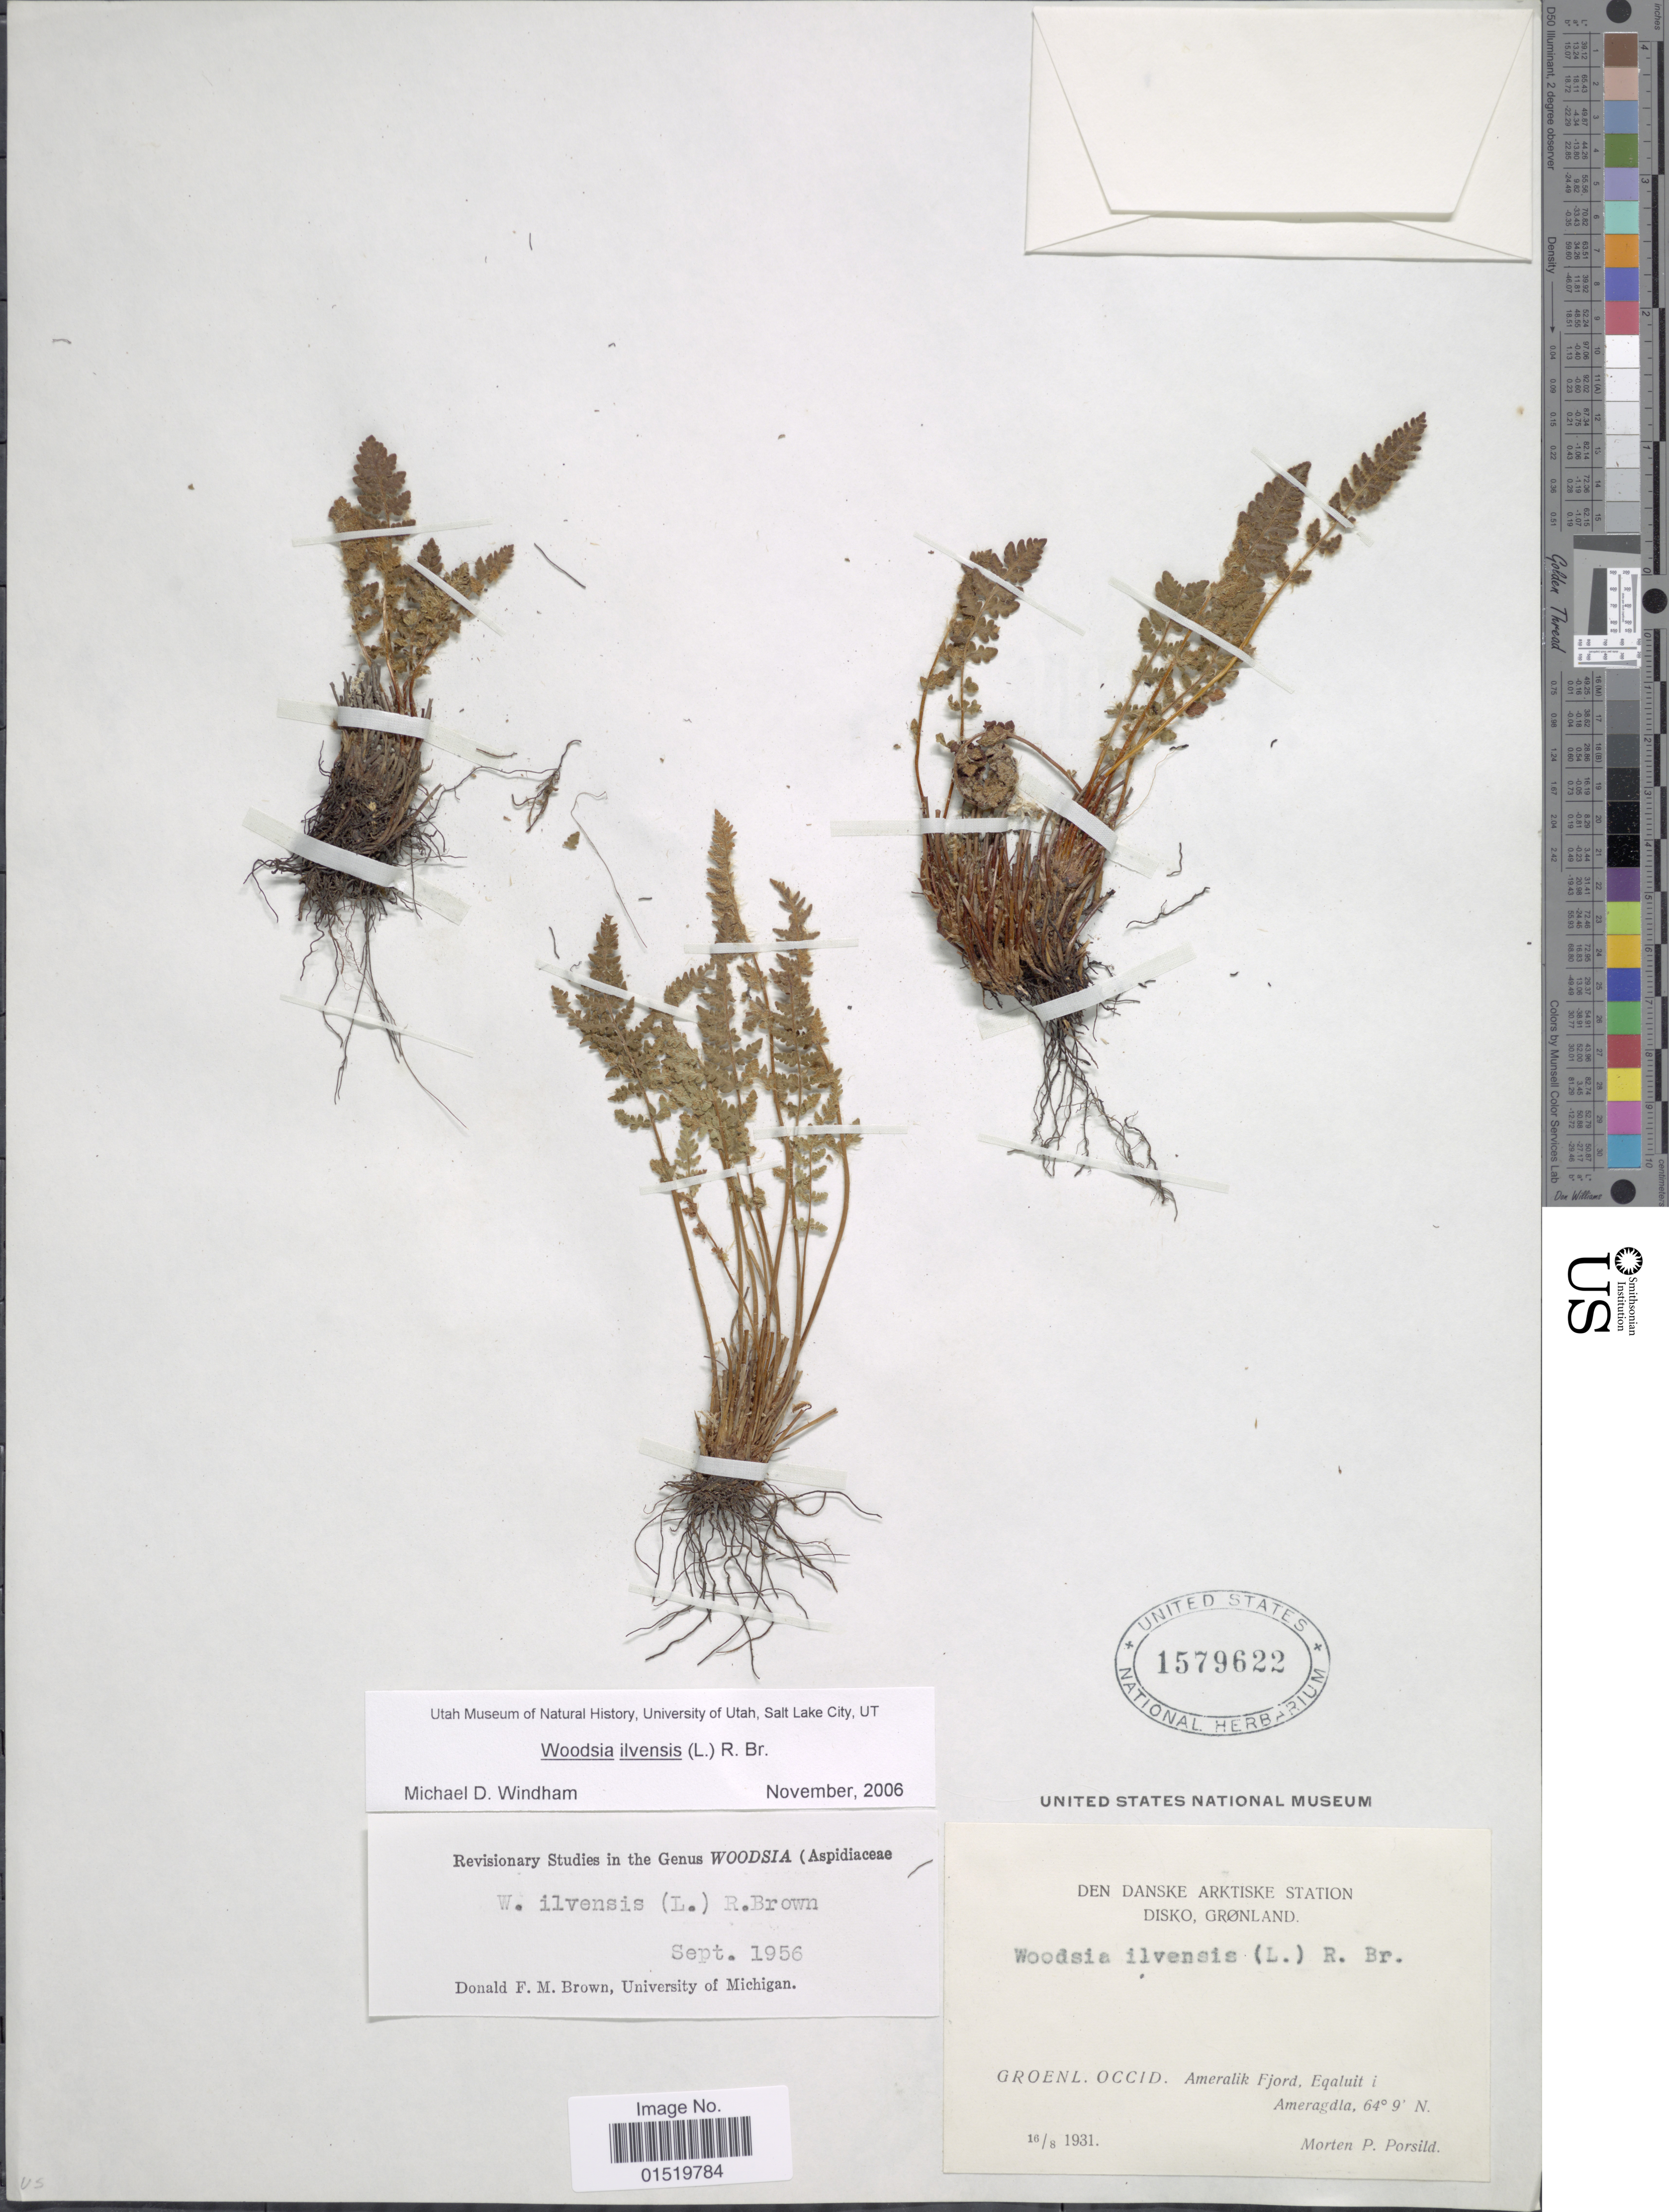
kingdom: Plantae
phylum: Tracheophyta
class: Polypodiopsida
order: Polypodiales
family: Woodsiaceae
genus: Woodsia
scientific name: Woodsia ilvensis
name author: (L.) R. Br.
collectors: M. P. Porsild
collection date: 1931-08-16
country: Greenland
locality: Den Danske Artiske Station, Disko, Groenl. ocis. Arfersiorfik Fjord, Eqaluit i Ameragdla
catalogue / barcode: US 1579622